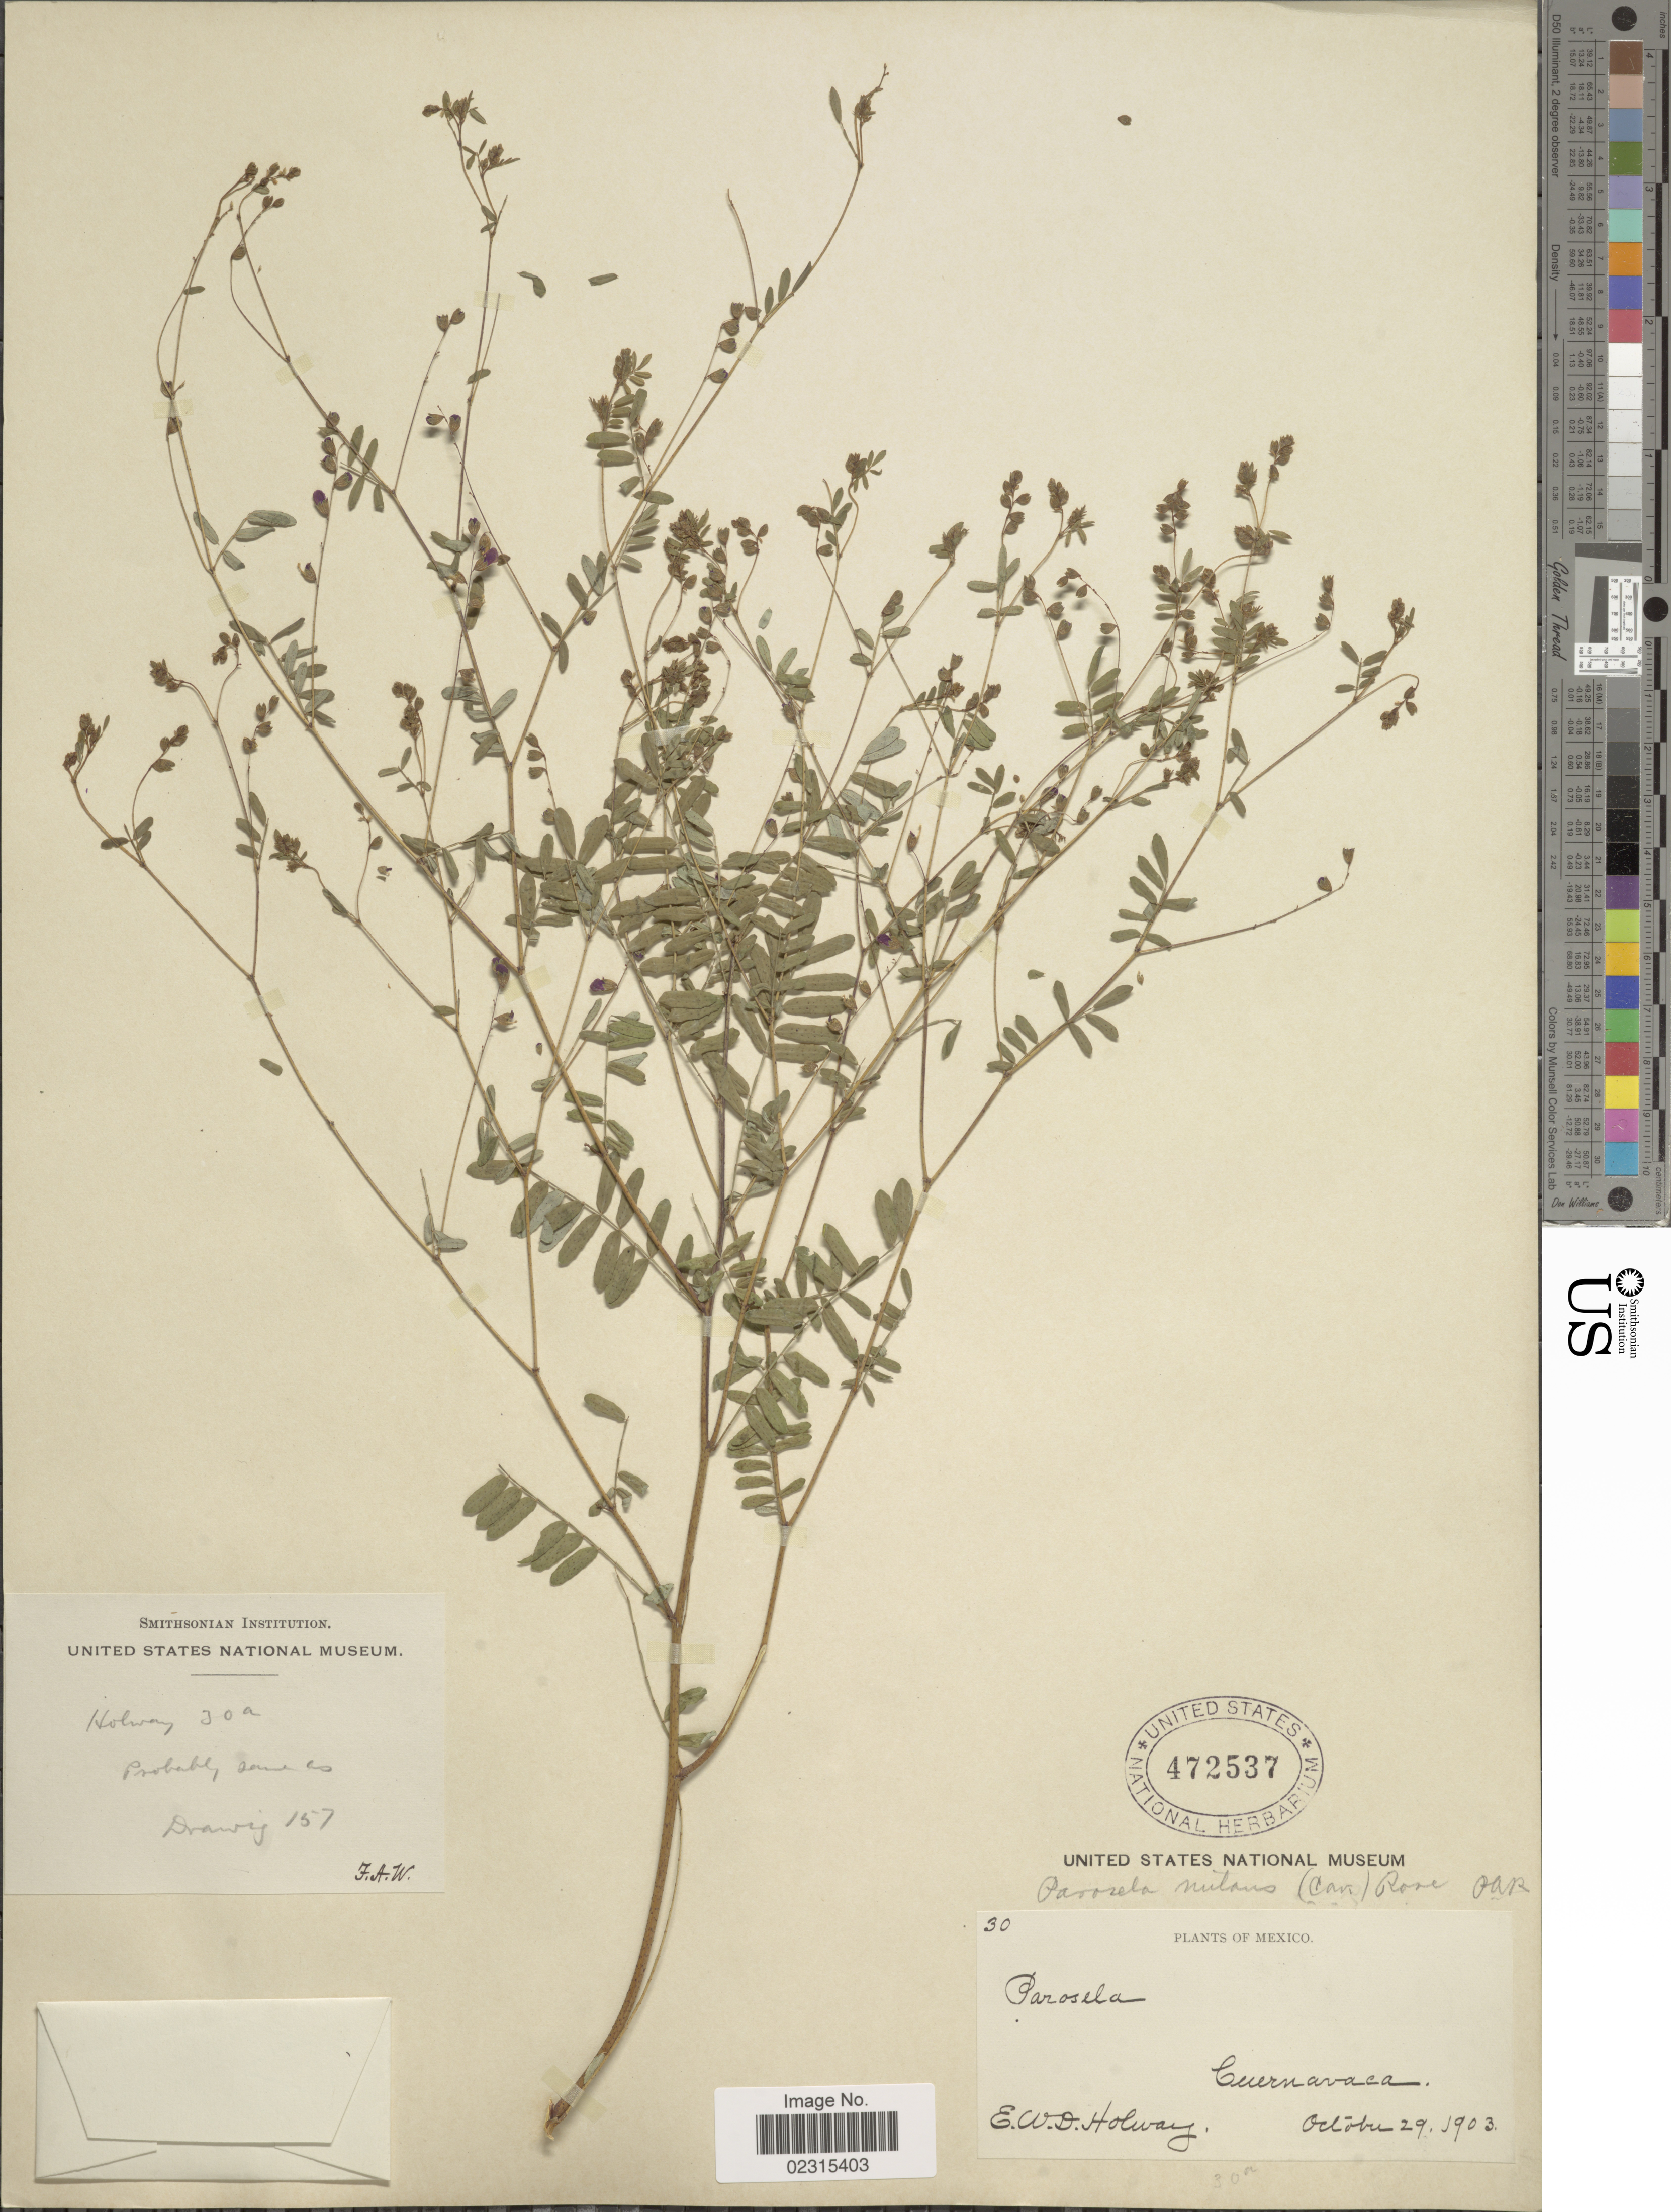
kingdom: Plantae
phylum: Tracheophyta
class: Magnoliopsida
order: Fabales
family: Fabaceae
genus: Marina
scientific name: Marina nutans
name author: (Cav.) Barneby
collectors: E. W. D. Holway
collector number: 30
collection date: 1903-10-29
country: Mexico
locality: Cuernavaca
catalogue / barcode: US 472537